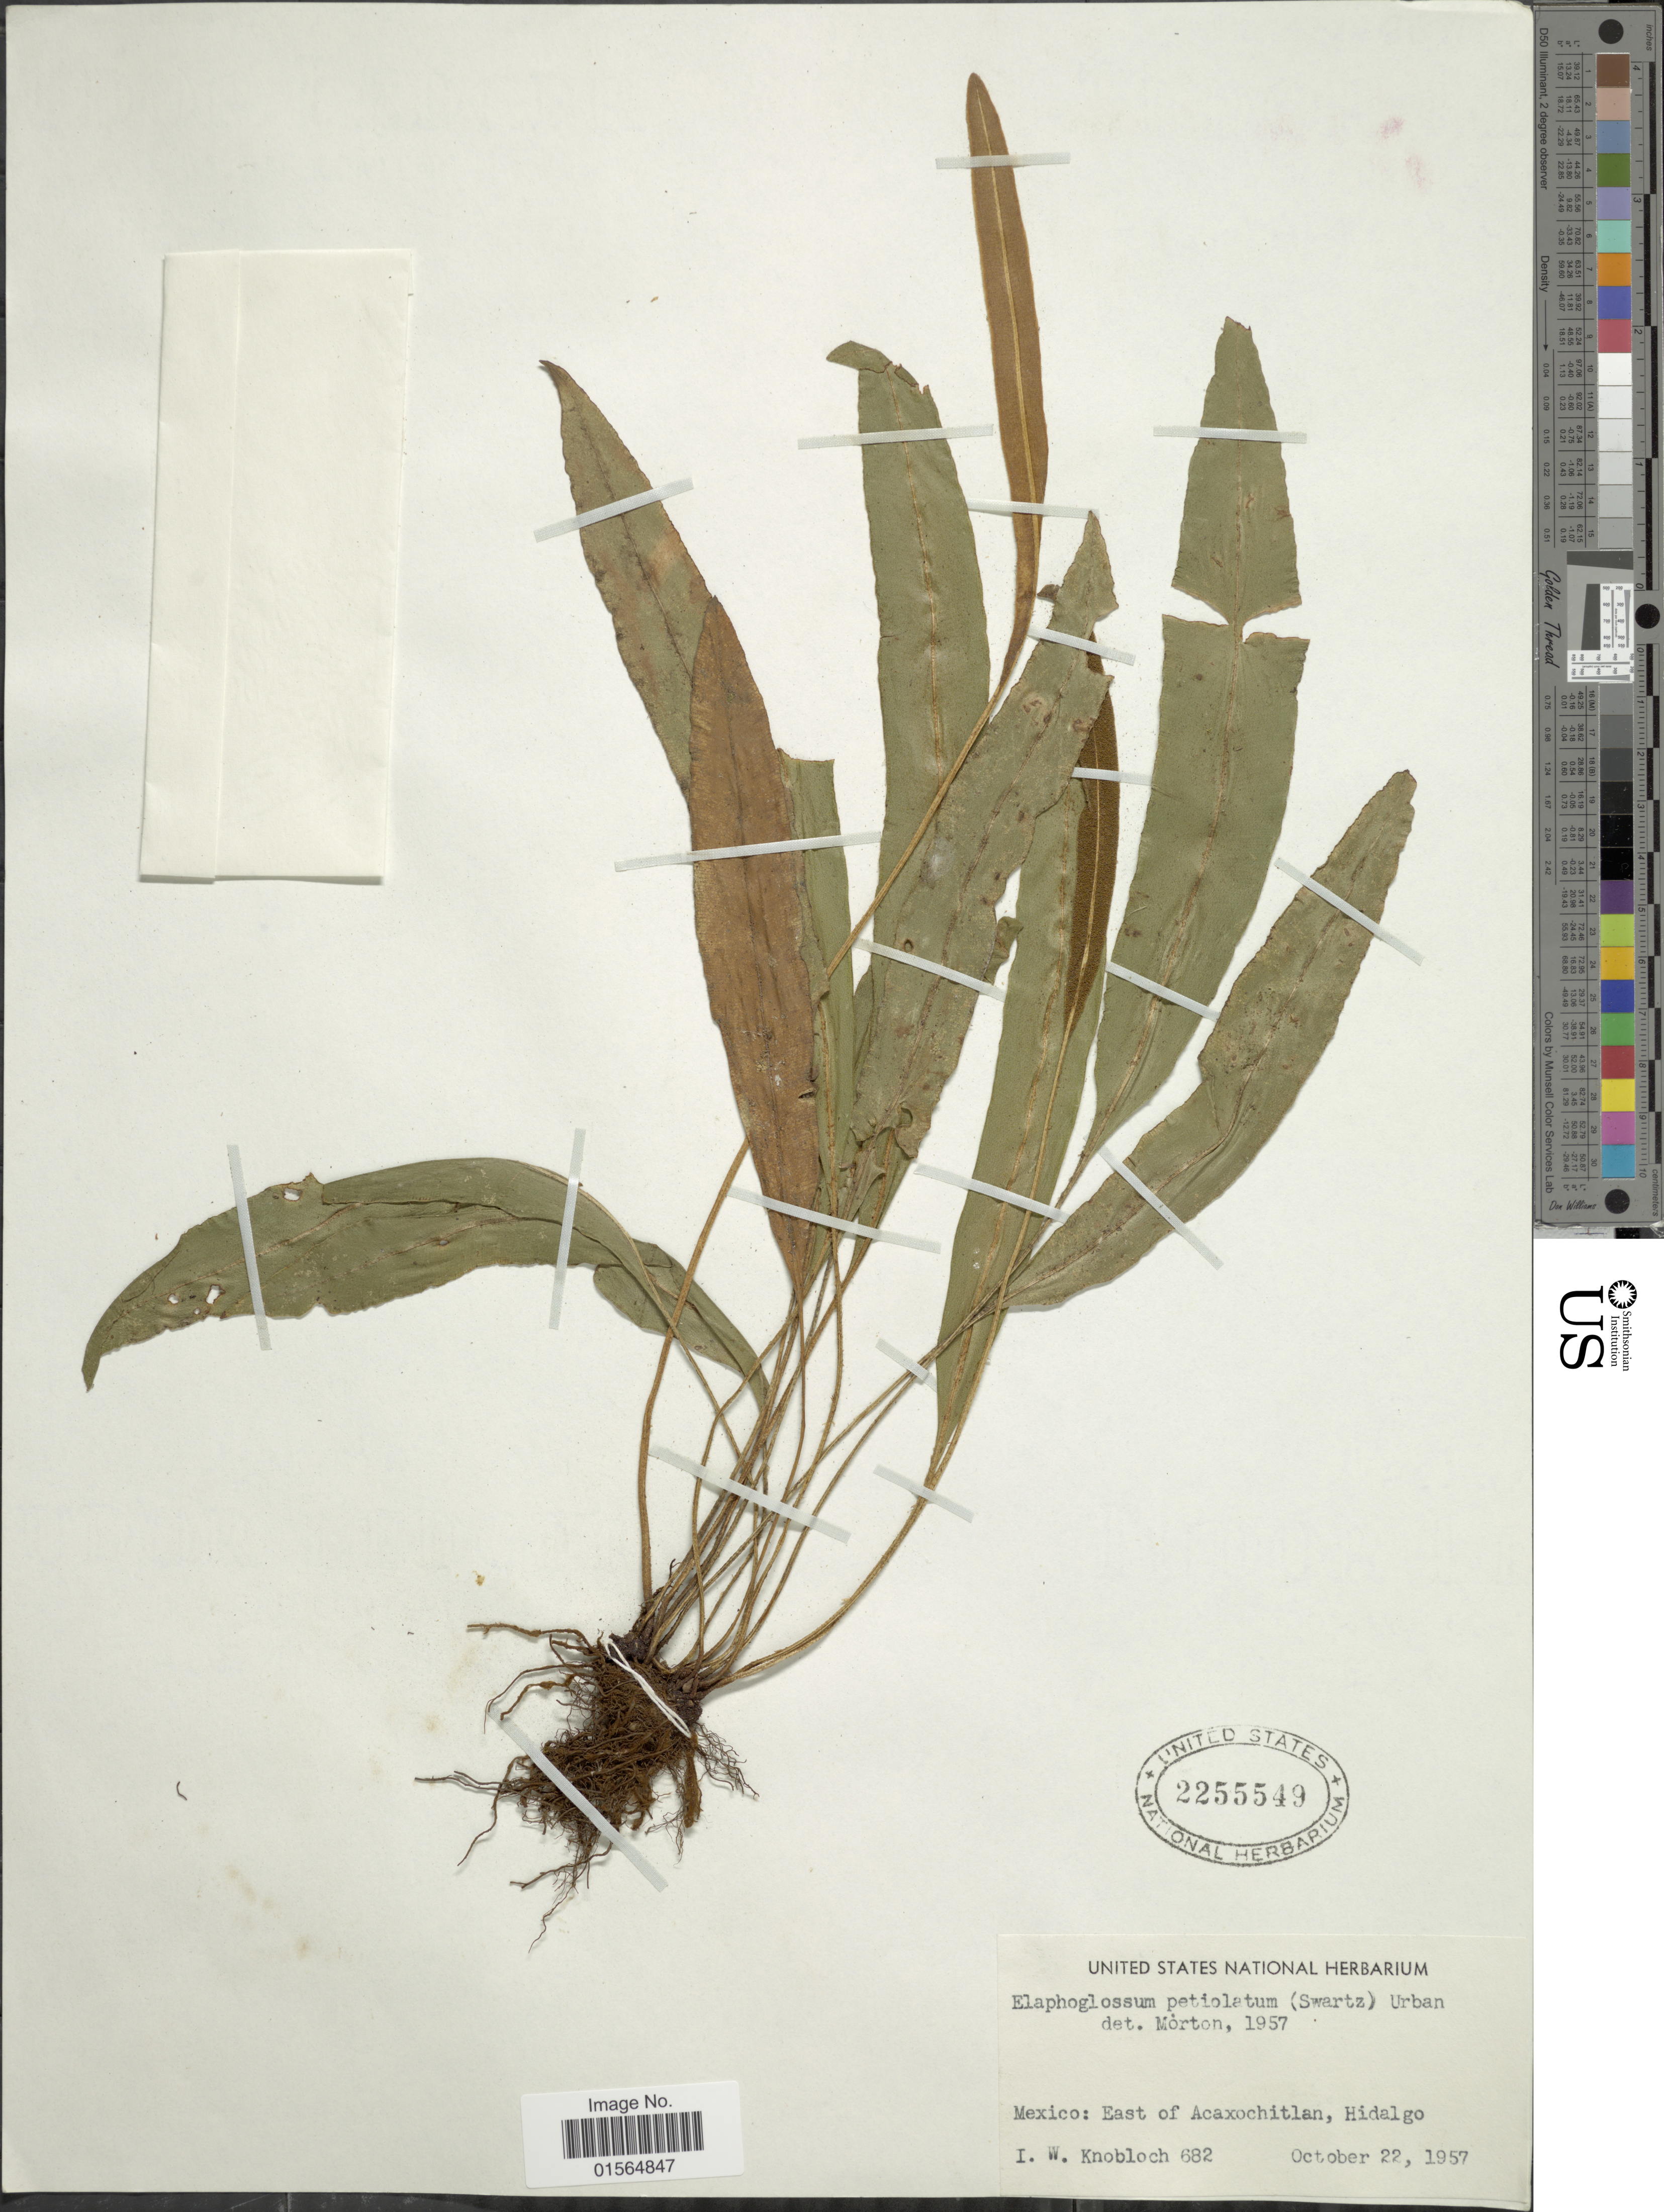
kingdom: Plantae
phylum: Tracheophyta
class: Polypodiopsida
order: Polypodiales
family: Dryopteridaceae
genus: Elaphoglossum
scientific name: Elaphoglossum petiolatum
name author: (Sw.) Urb.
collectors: I. W. Knobloch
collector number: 682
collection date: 1957-10-22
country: Mexico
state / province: Hidalgo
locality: East of Acaxochitlan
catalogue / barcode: US 2255549